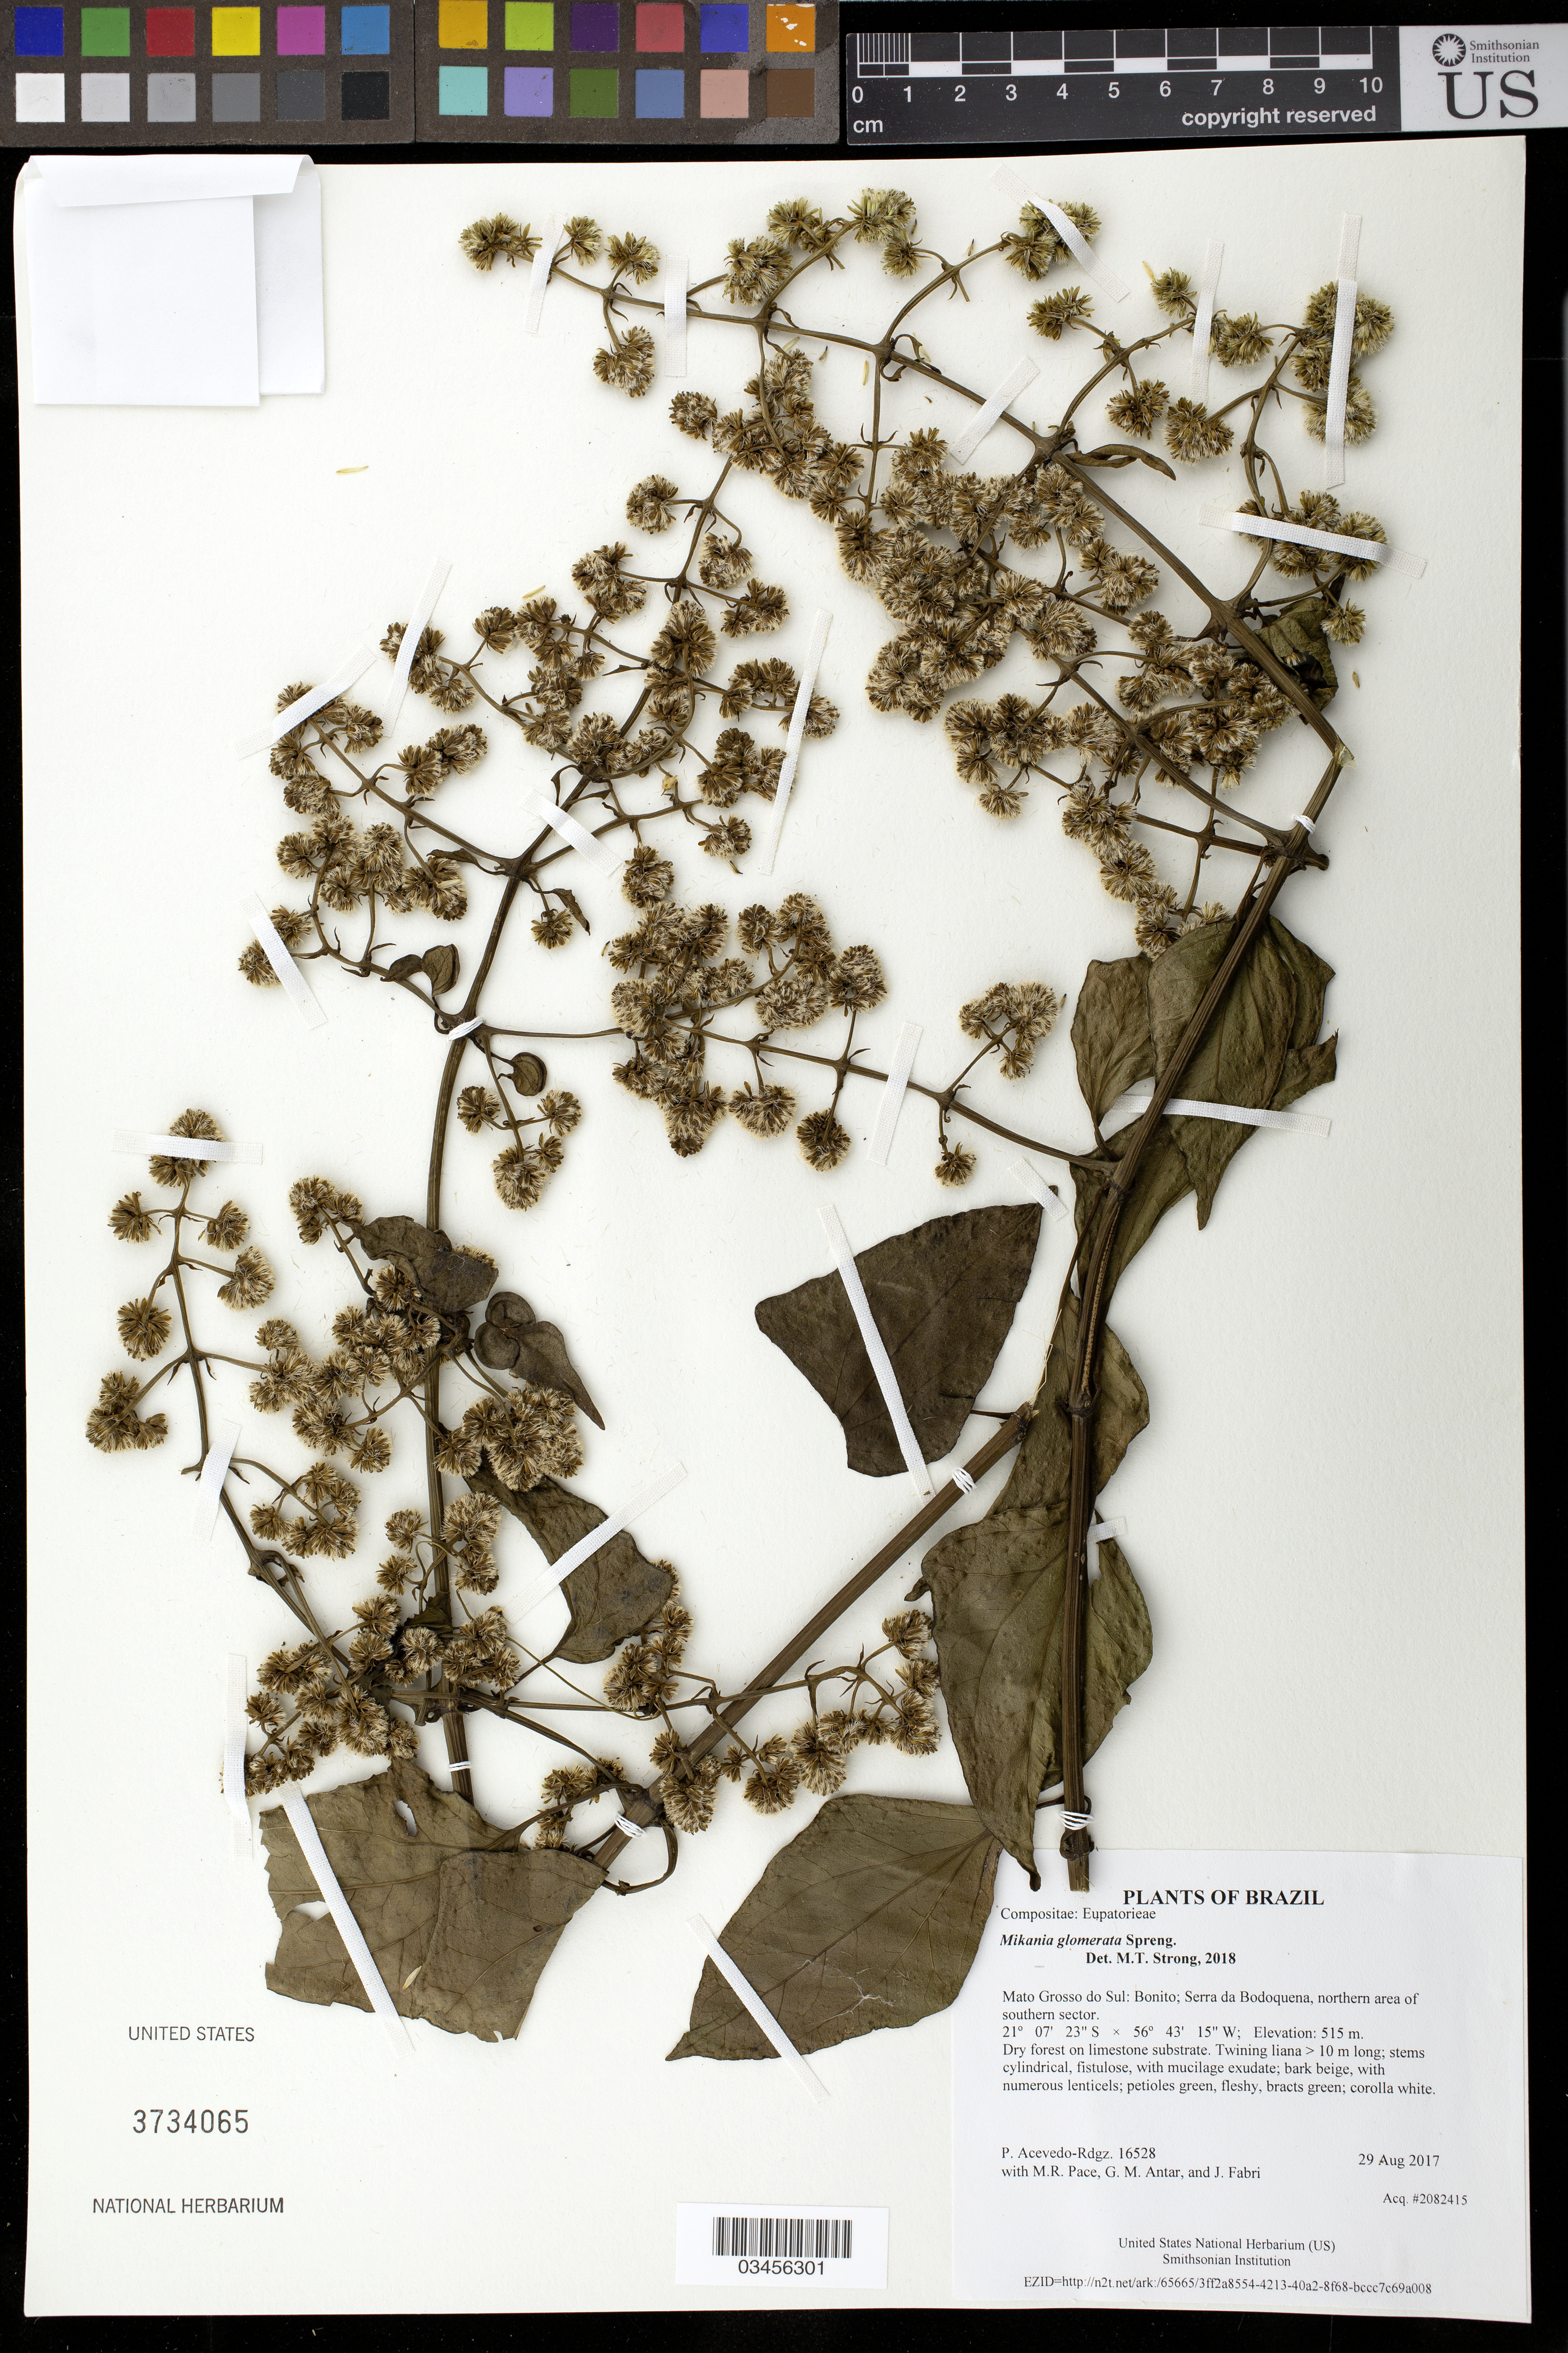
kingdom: Plantae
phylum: Tracheophyta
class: Magnoliopsida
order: Asterales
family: Asteraceae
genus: Mikania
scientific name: Mikania glomerata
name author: Spreng.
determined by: Strong, Mark T., (BOT), Smithsonian Institution - National Museum of Natural History (UNITED STATES)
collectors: P. Acevedo-Rodr., M. R. Pace, G. M. Antar & J. Fabri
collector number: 16528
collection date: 2017-08-29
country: Brazil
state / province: Mato Grosso do Sul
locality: Bonito; Serra da Bodoquena, northern area of southern sector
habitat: Dry forest on limestone substrate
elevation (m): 515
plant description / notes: US, NY, MO, K, RB, B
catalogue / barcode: US 3734065